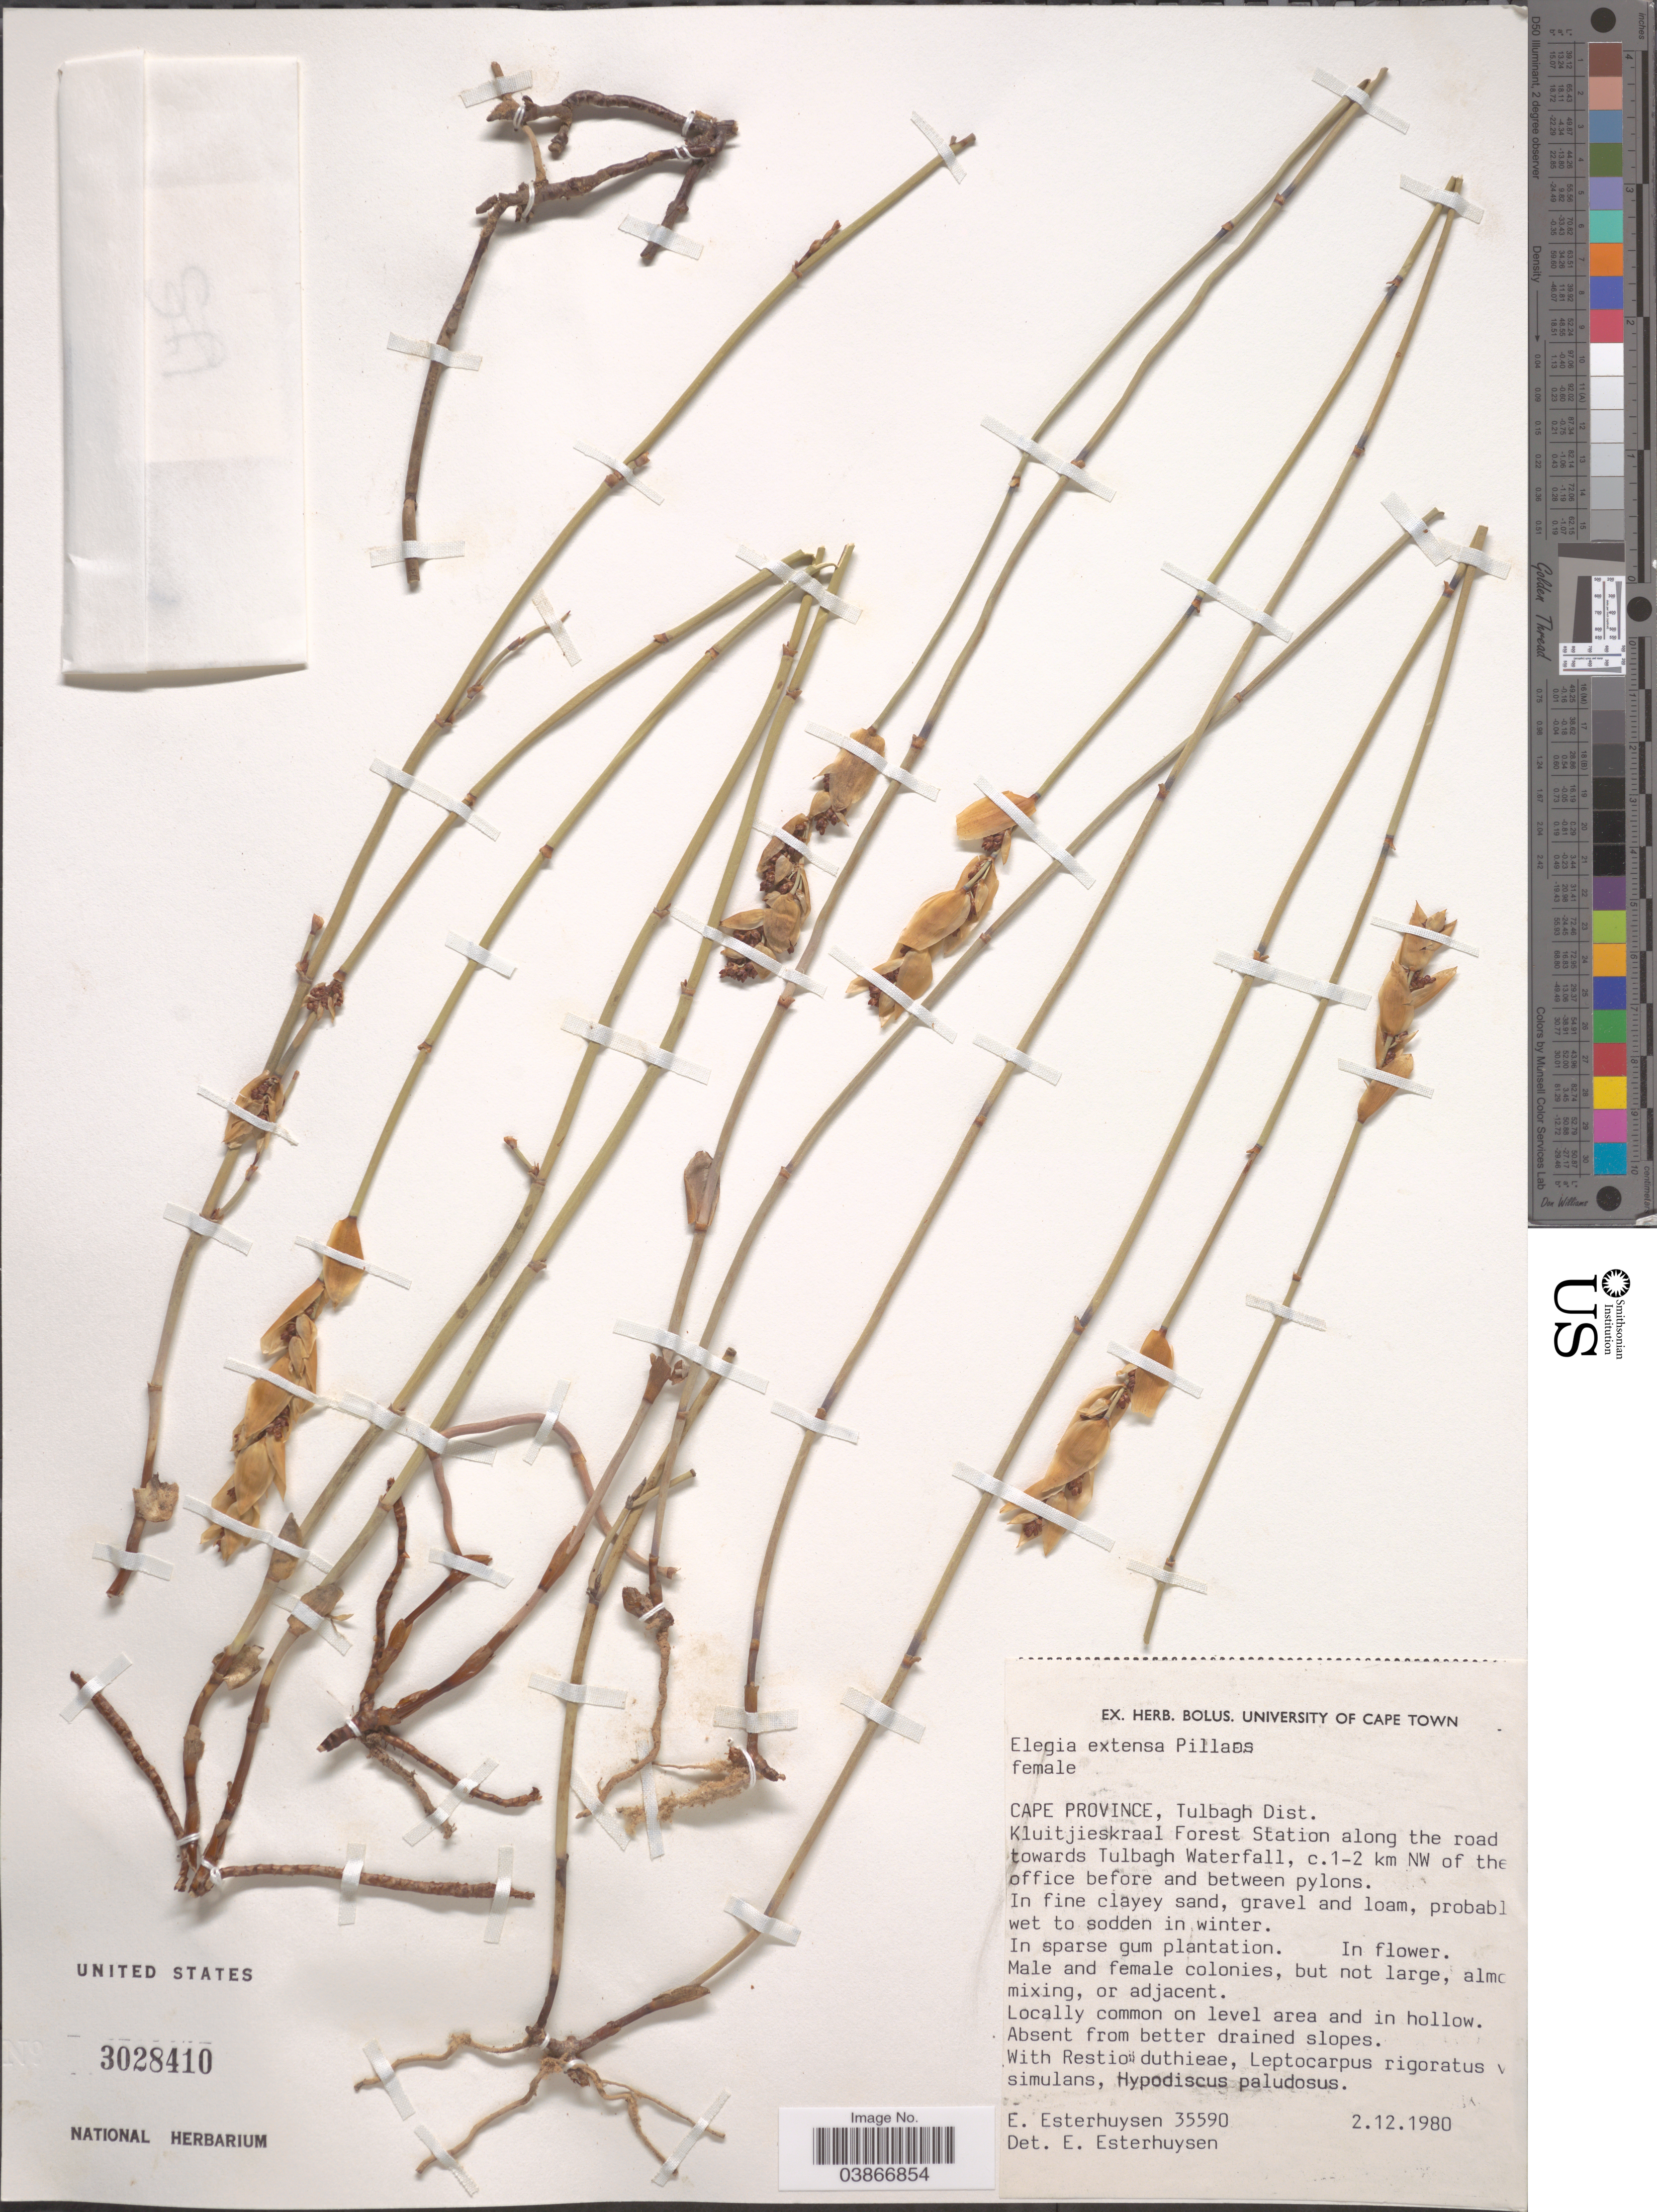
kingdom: Plantae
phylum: Tracheophyta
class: Liliopsida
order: Poales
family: Restionaceae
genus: Elegia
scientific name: Elegia extensa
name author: Pillans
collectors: E. E. Esterhuysen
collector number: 35590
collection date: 1980-12-02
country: South Africa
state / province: Western Cape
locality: Tulbagh District. Kluitjieskraal Forest Station along the road towards Tulbagh Waterfall, c. 1-2 km NW of the office before and between pylons.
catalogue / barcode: US 3028410